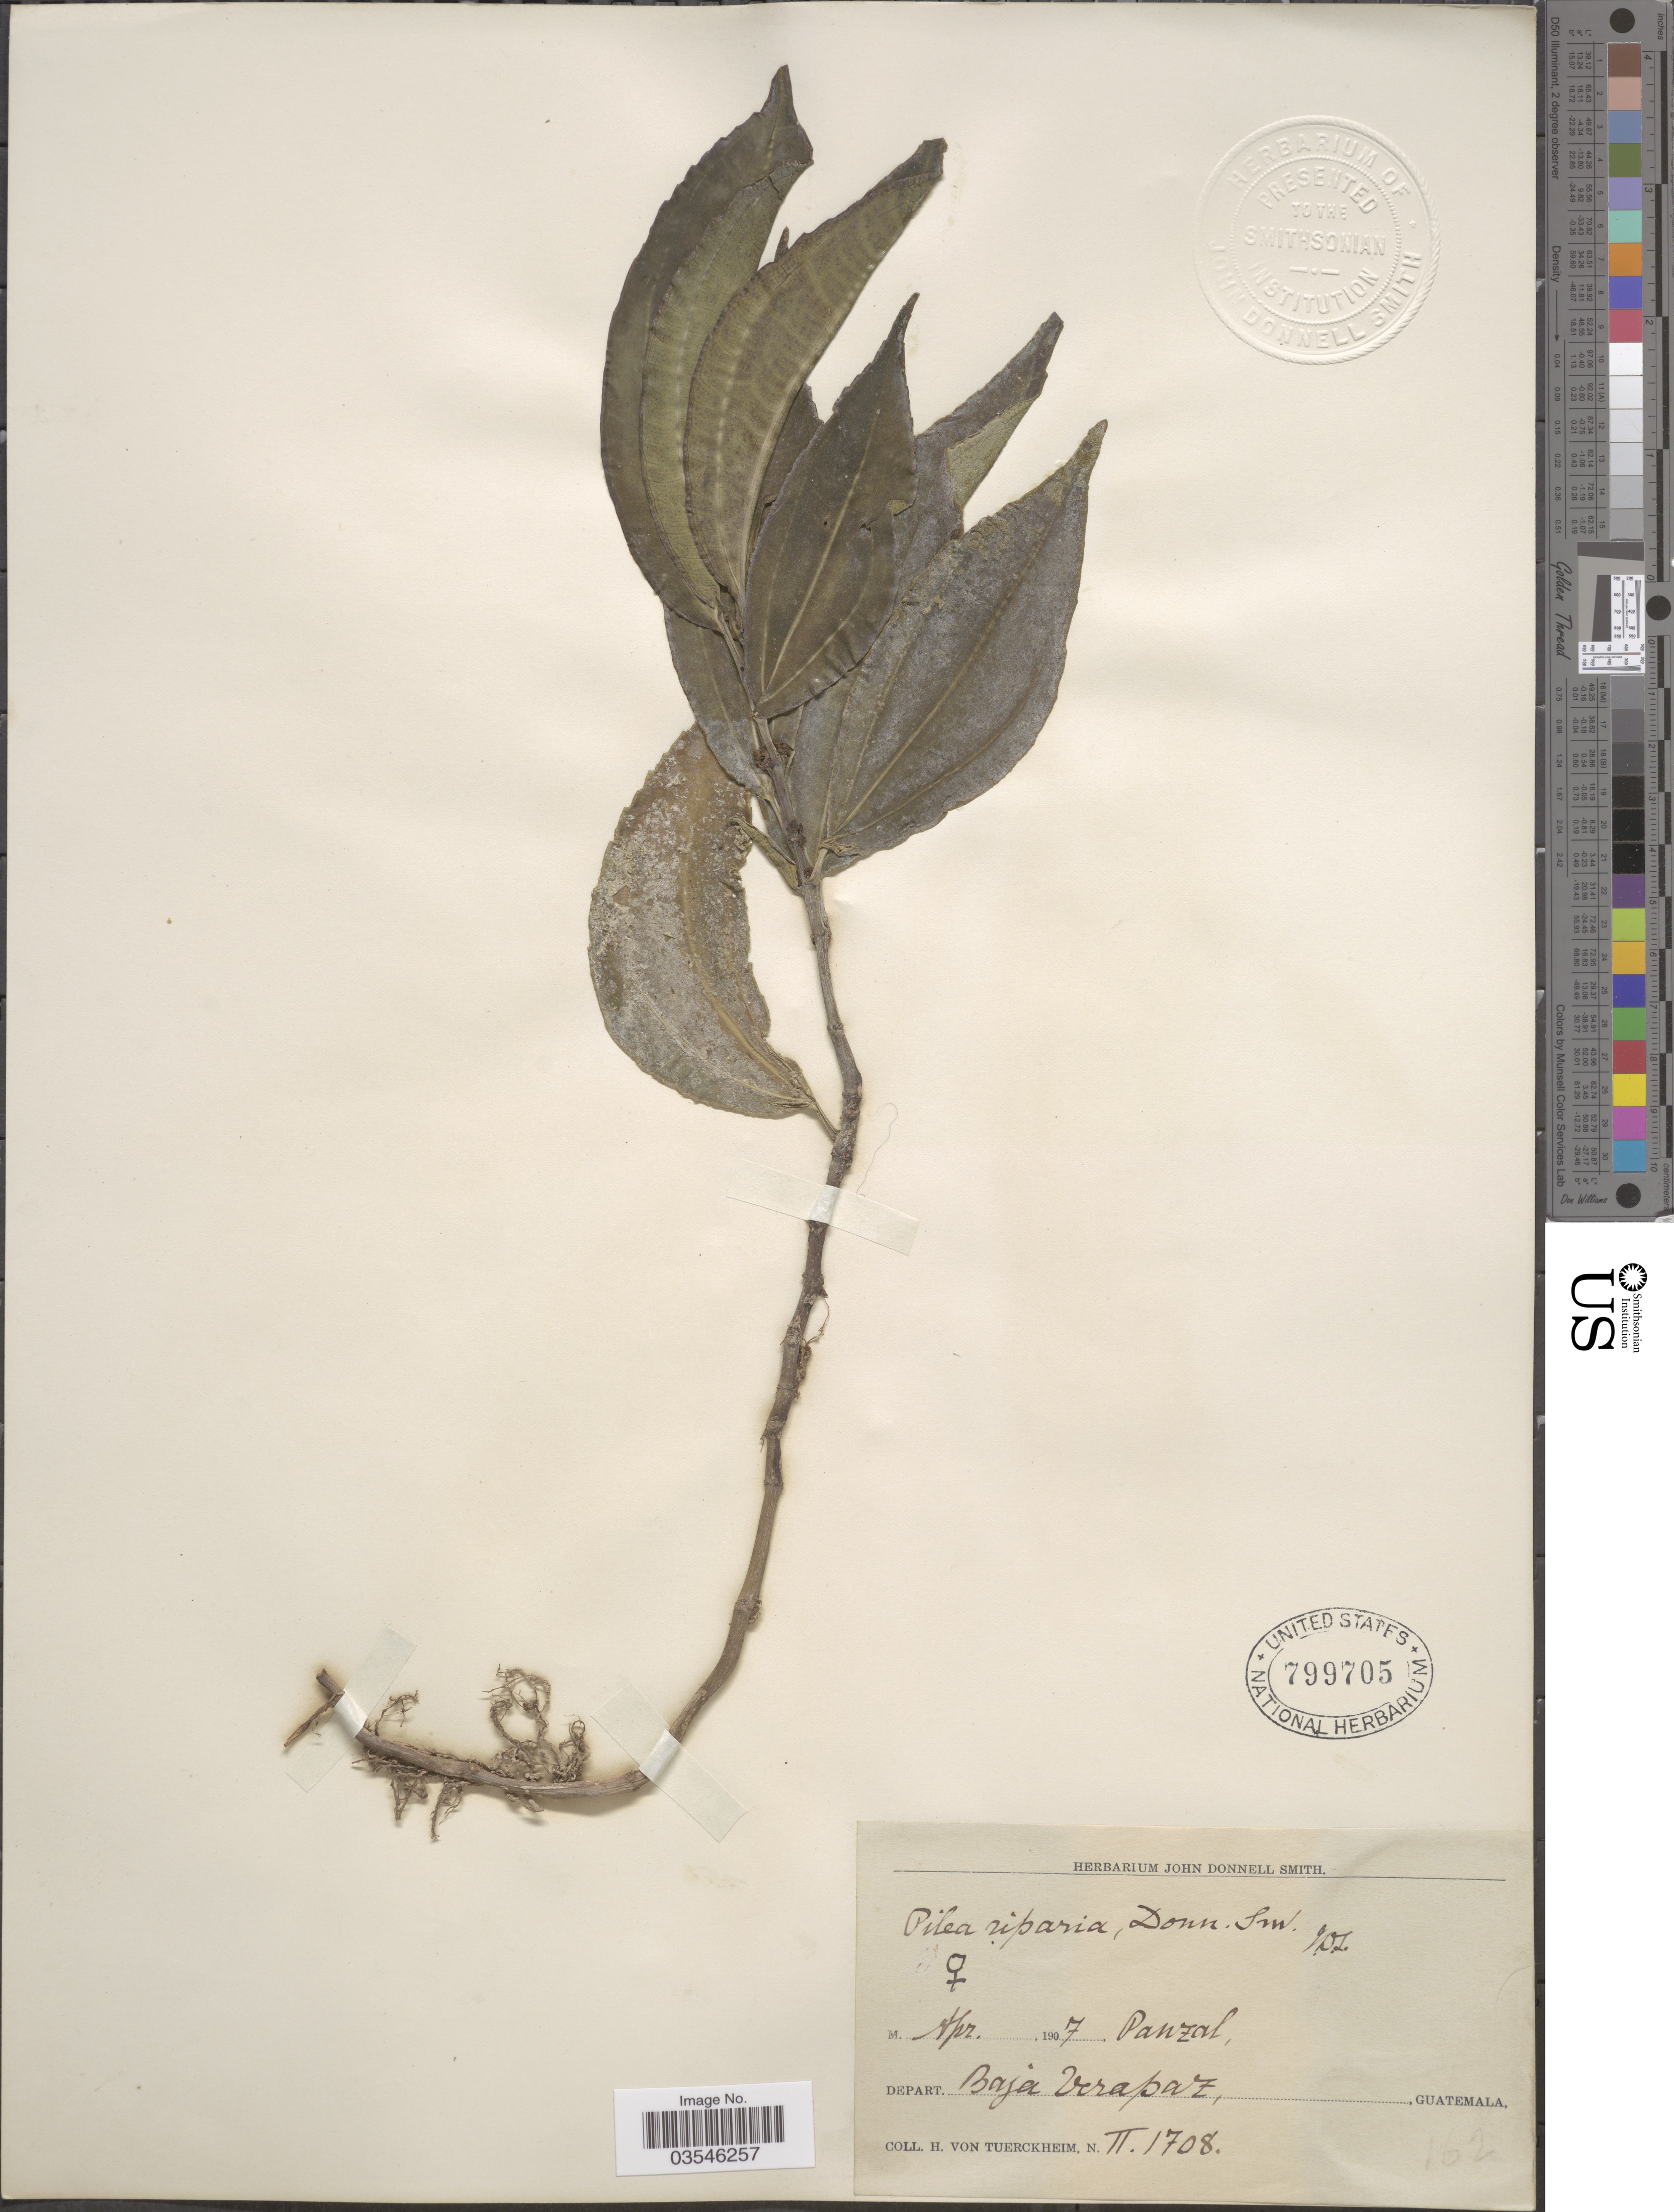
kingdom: Plantae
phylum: Tracheophyta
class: Magnoliopsida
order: Rosales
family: Urticaceae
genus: Pilea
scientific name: Pilea riparia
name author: Donn. Sm.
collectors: H. von Türckheim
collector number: II1708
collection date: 1907-04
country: Guatemala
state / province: Baja Verapaz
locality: Panzal [Pansal]. Depart. Baja Verapaz.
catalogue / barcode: US 799705